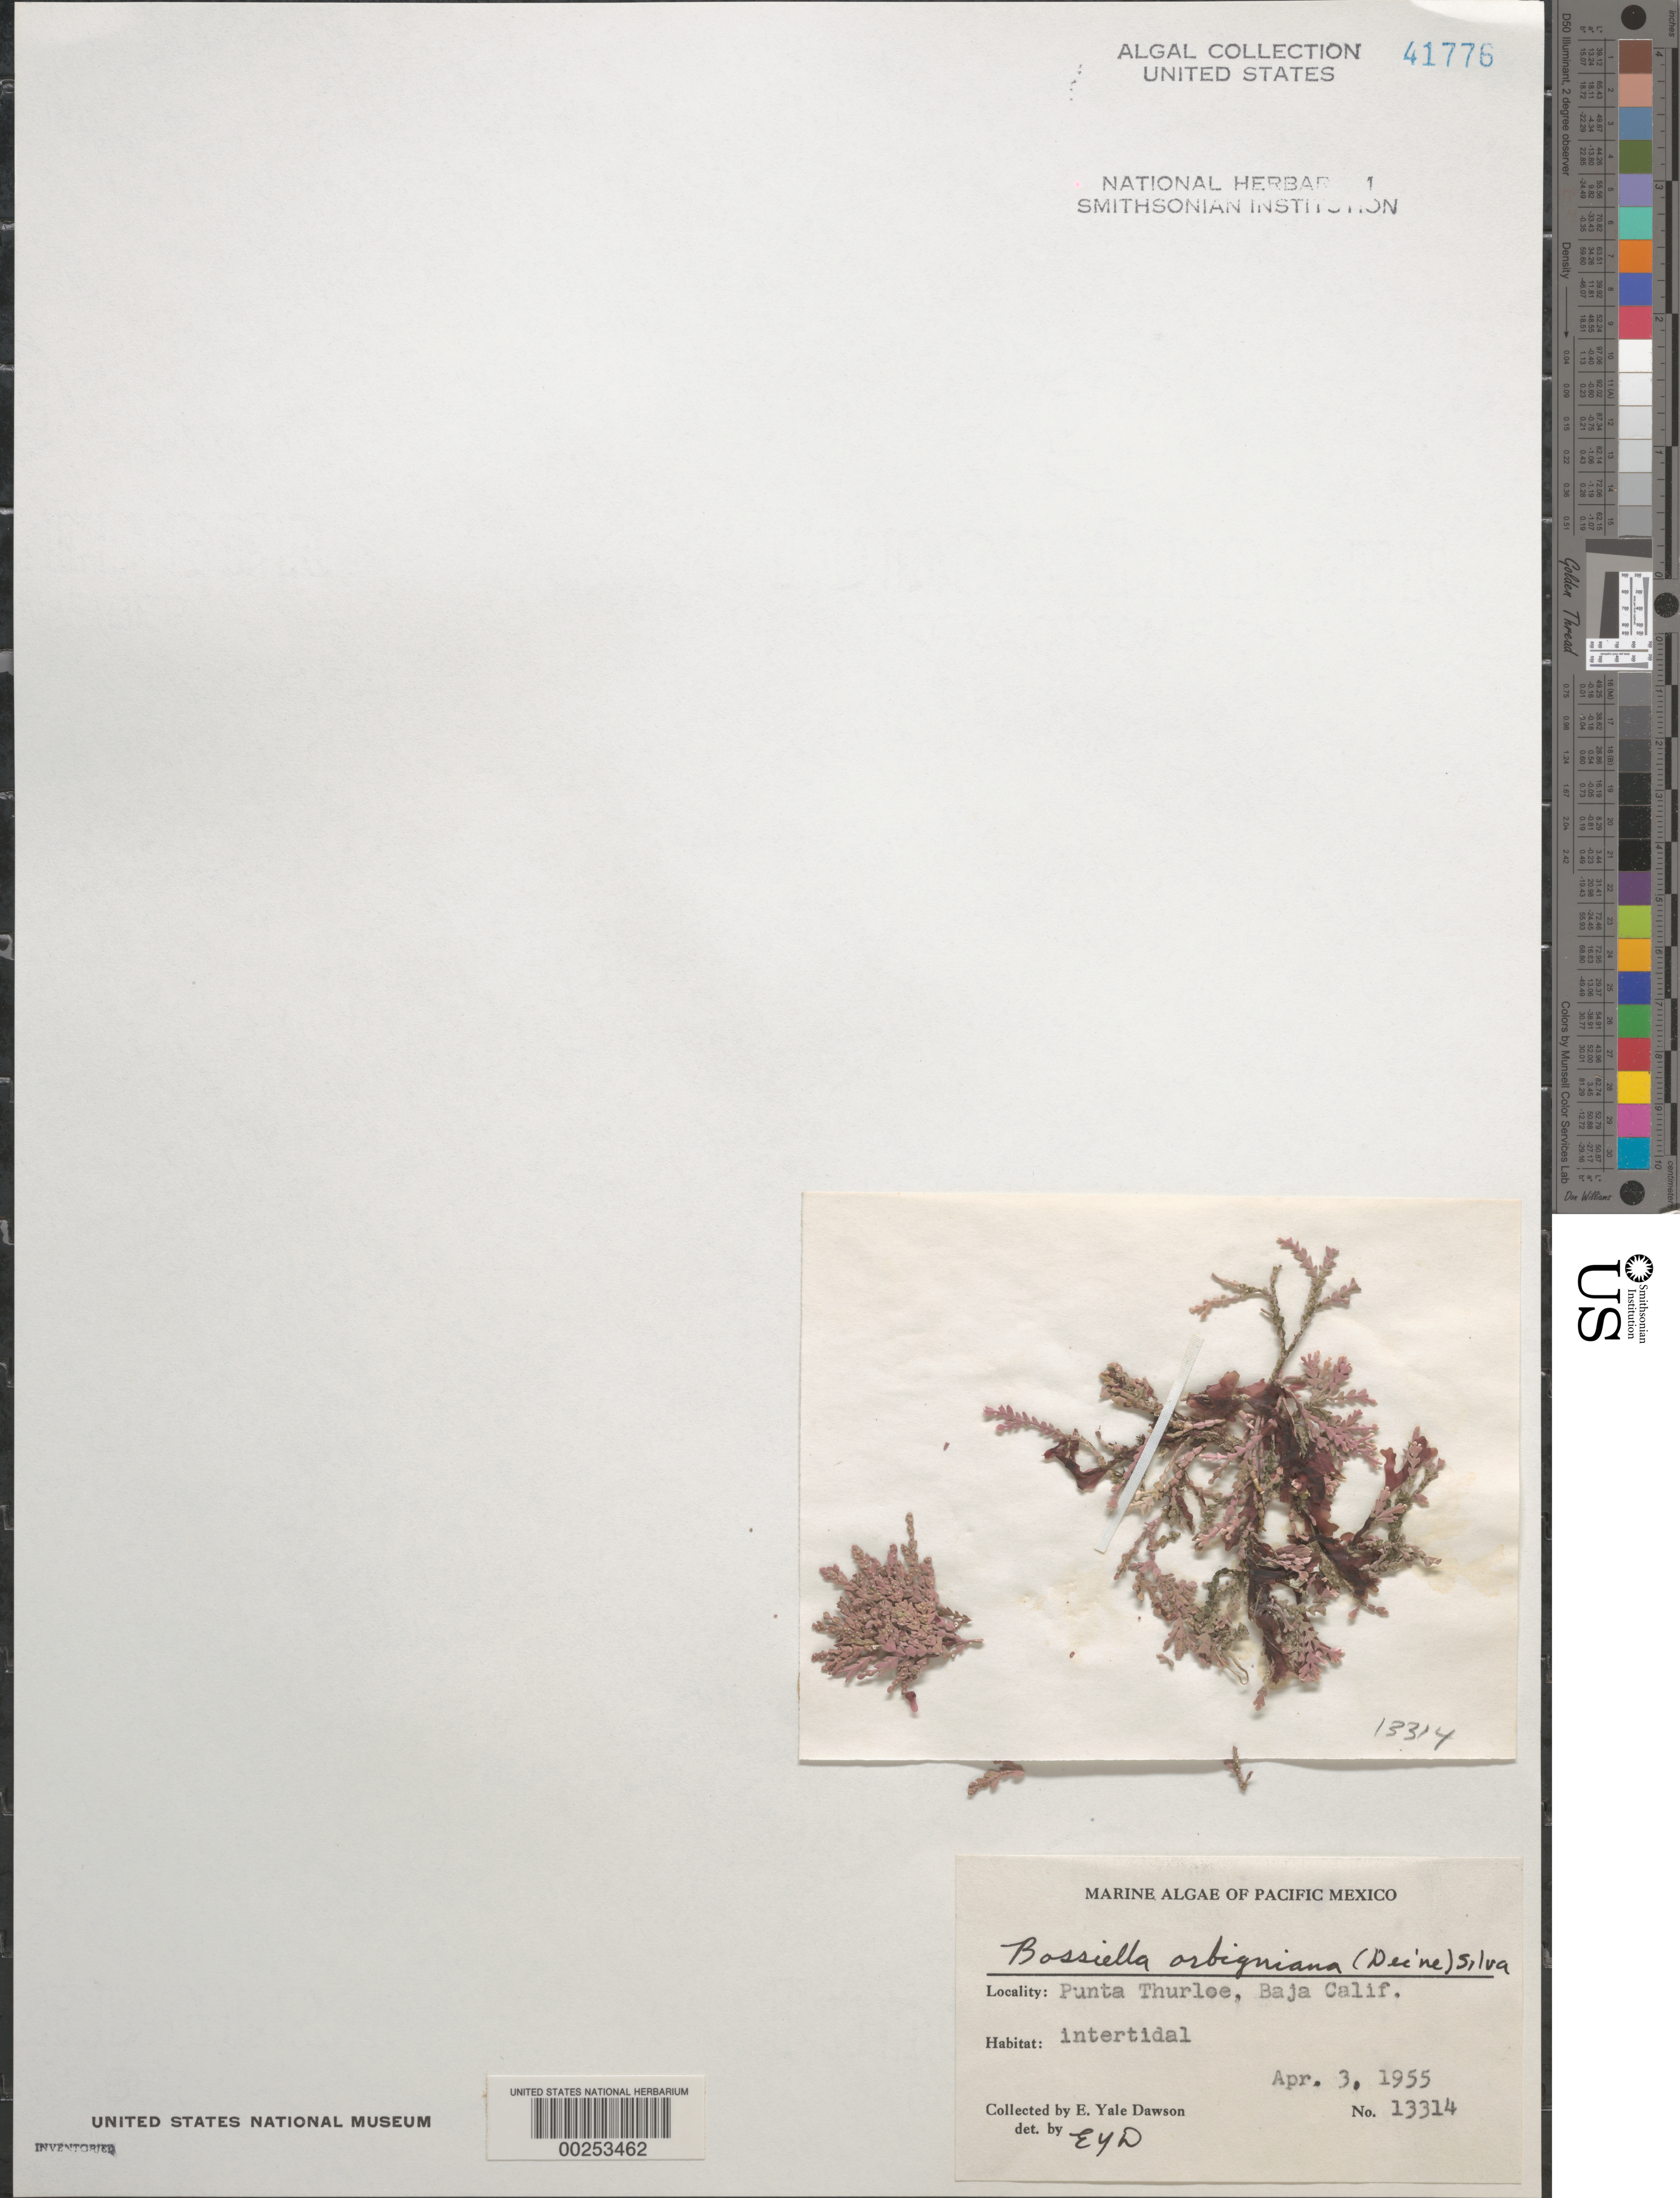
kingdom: Plantae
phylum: Rhodophyta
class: Florideophyceae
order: Corallinales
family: Corallinaceae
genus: Bossiella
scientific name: Bossiella orbigniana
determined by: Dawson, E. Y.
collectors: E. Y. Dawson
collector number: EYD 13314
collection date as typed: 03 Apr 1955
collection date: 1955-04-03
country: Mexico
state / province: Baja California Sur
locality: Punta Thurloe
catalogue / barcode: US 41776